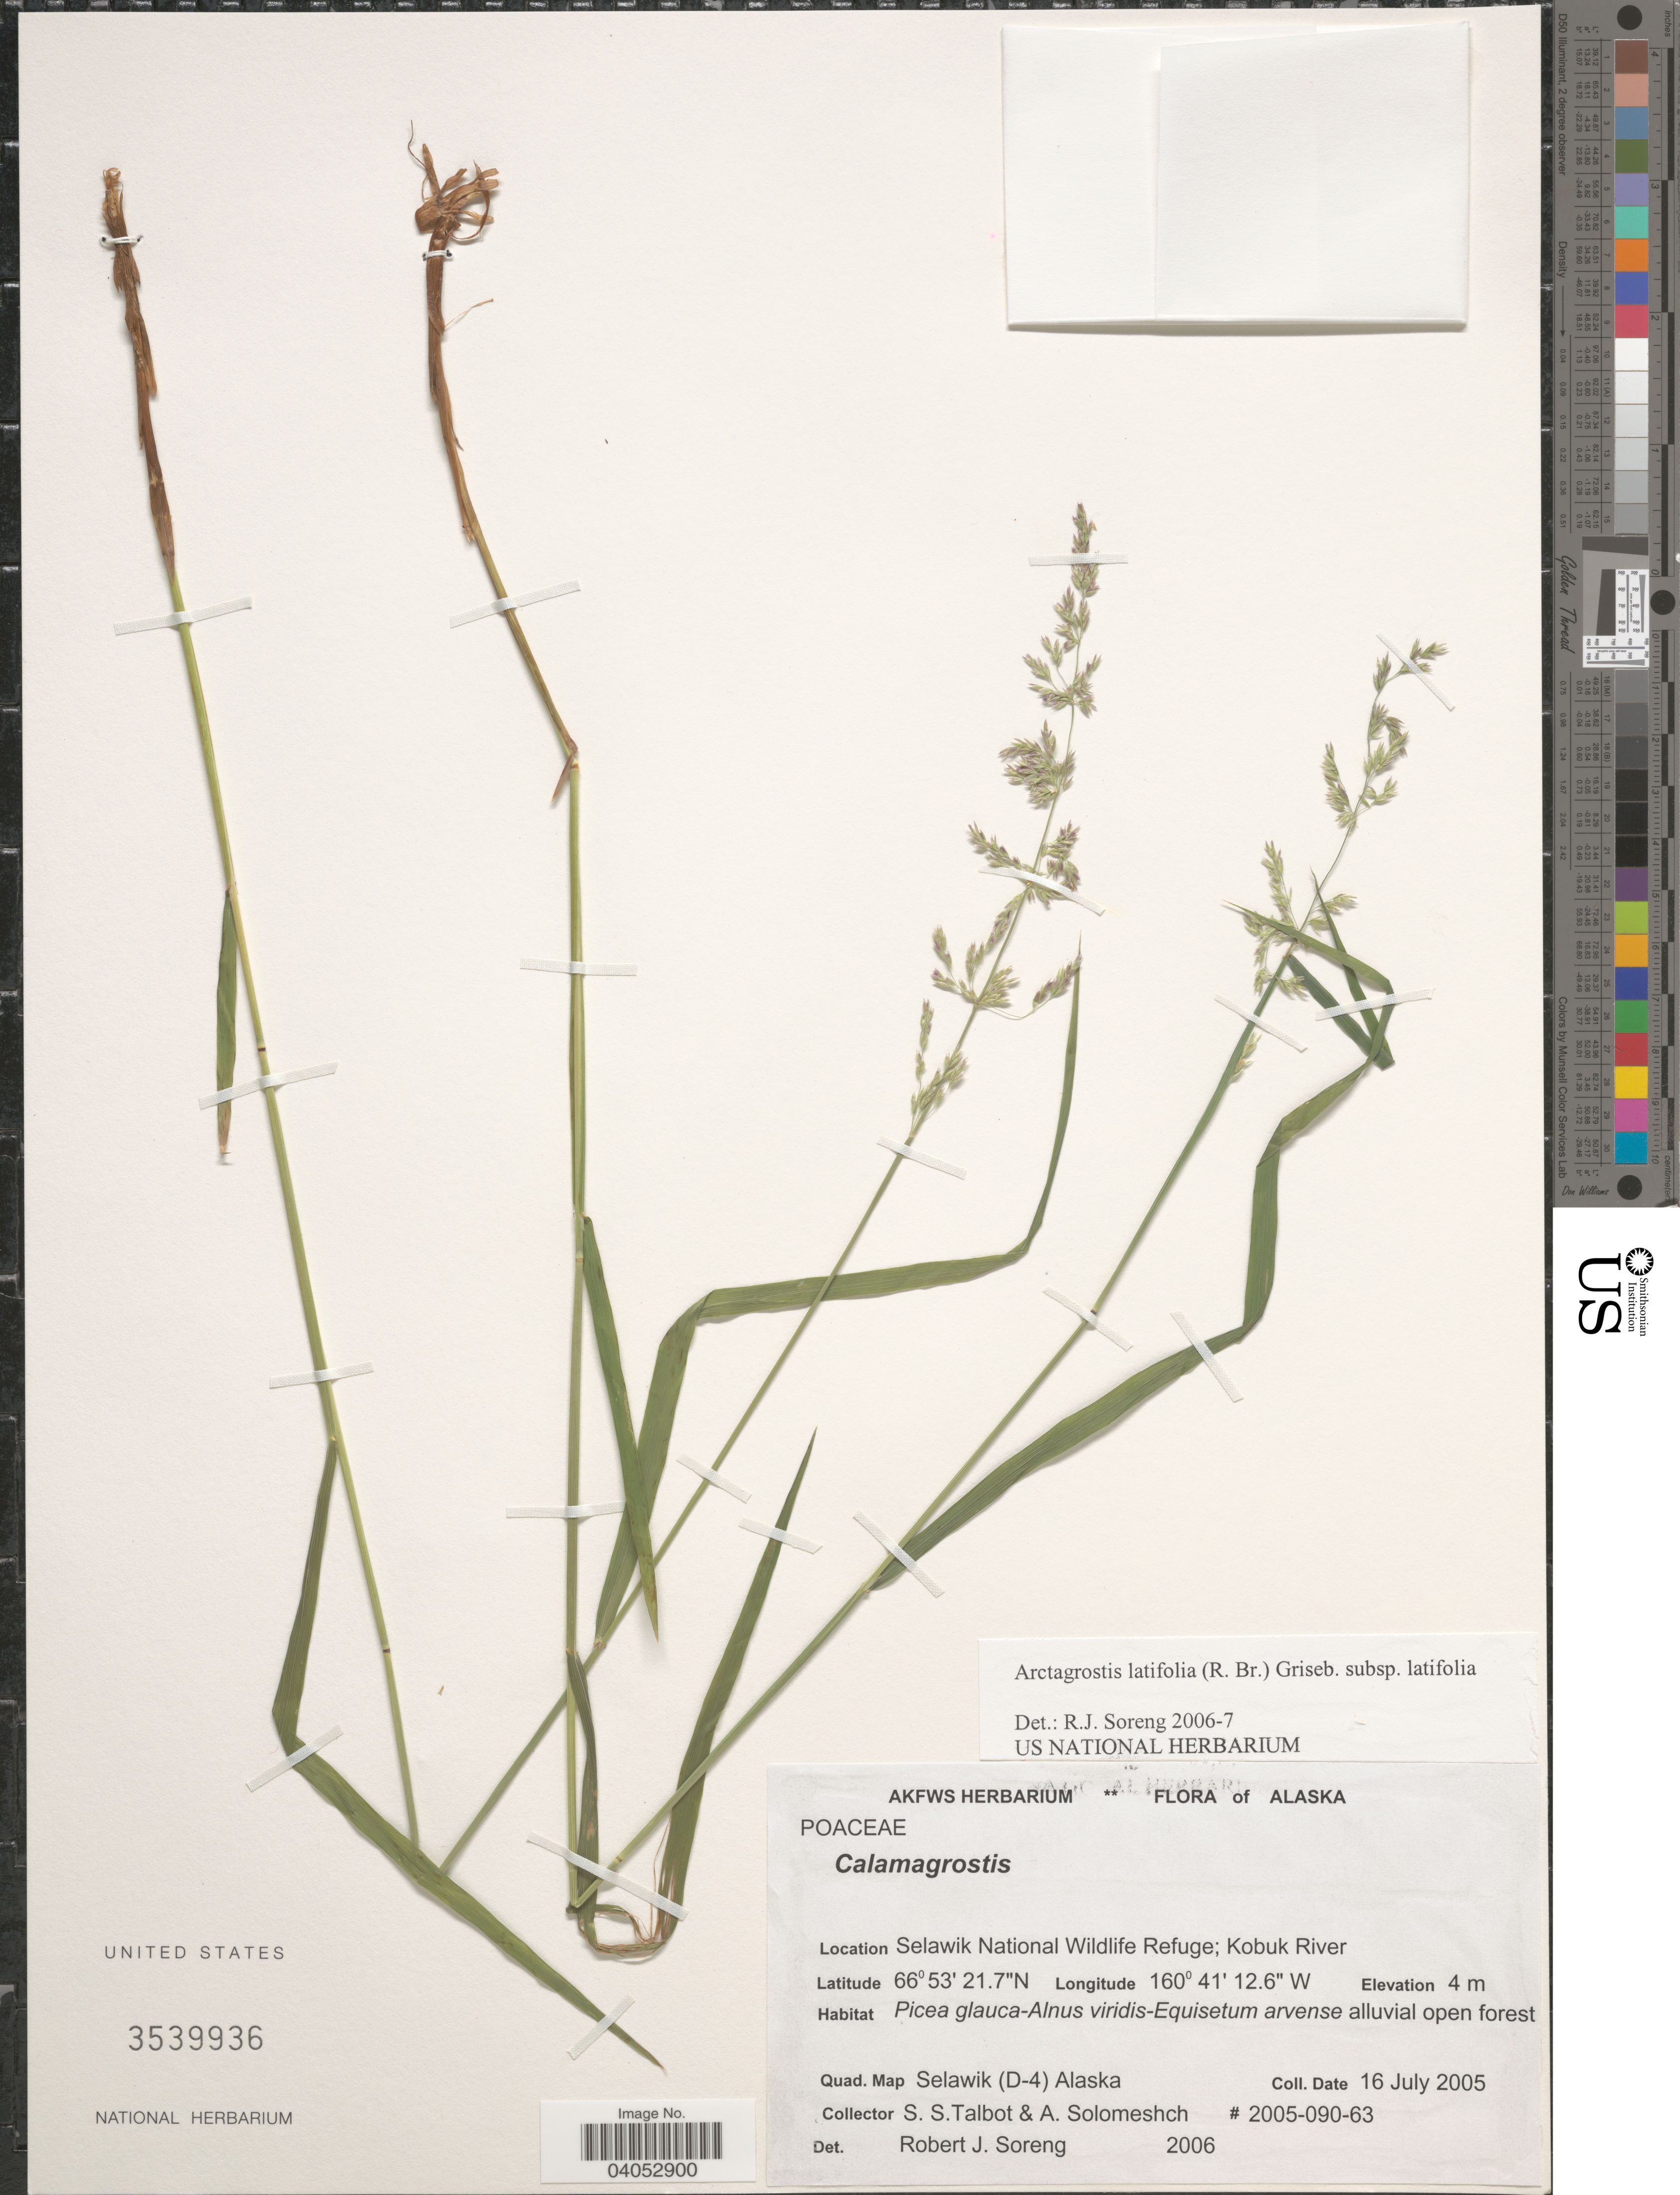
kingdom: Plantae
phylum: Tracheophyta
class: Liliopsida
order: Poales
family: Poaceae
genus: Arctagrostis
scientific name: Arctagrostis latifolia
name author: (R. Br.) Griseb.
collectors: S. S. Talbot & A. Solomeshch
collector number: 2005-090-63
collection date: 2005-07-16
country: United States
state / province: Alaska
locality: Selawik National Wildlife Refuge; Kobuk River. Quad. Map Selawik (D-4).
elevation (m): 4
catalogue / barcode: US 3539936